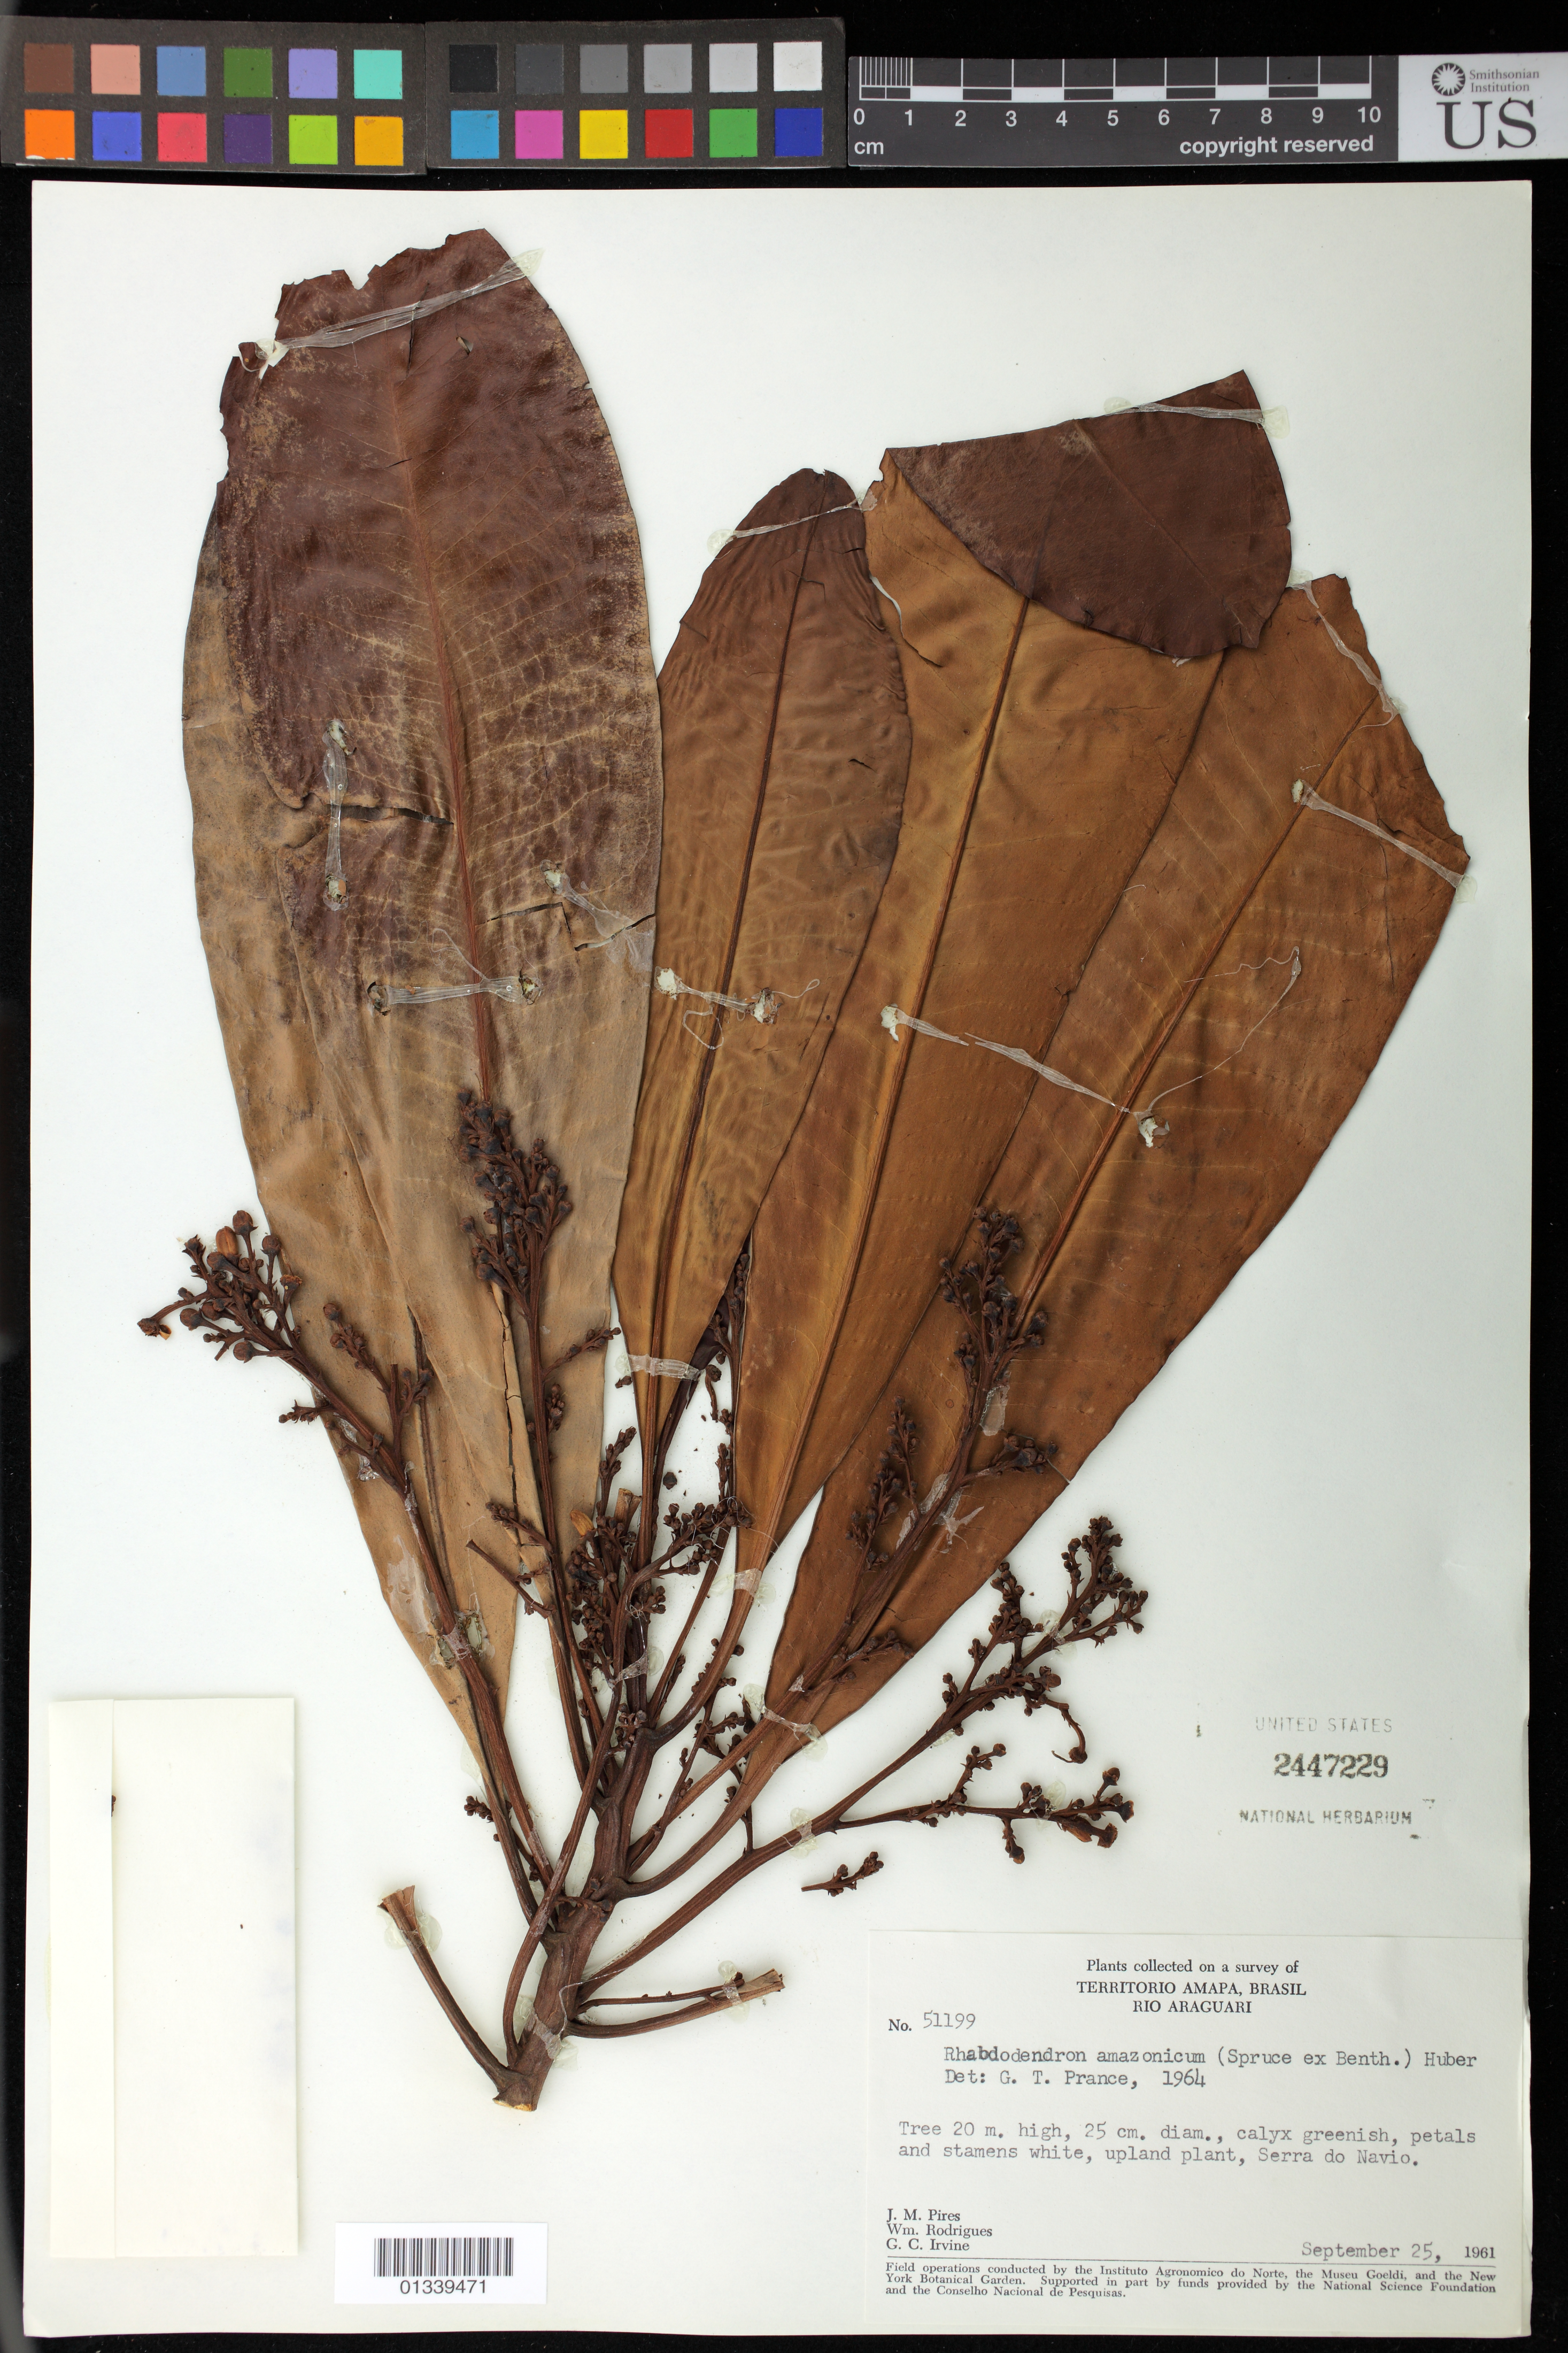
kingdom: Plantae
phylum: Tracheophyta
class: Magnoliopsida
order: Caryophyllales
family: Rhabdodendraceae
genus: Rhabdodendron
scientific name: Rhabdodendron amazonicum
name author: (Spruce ex Benth.) Huber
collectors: J. M. Pires, W. A. Rodrigues & G. Irvine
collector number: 51199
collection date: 1961-09-25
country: Brazil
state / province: Amapá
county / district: Serra do Navio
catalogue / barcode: US 2447229